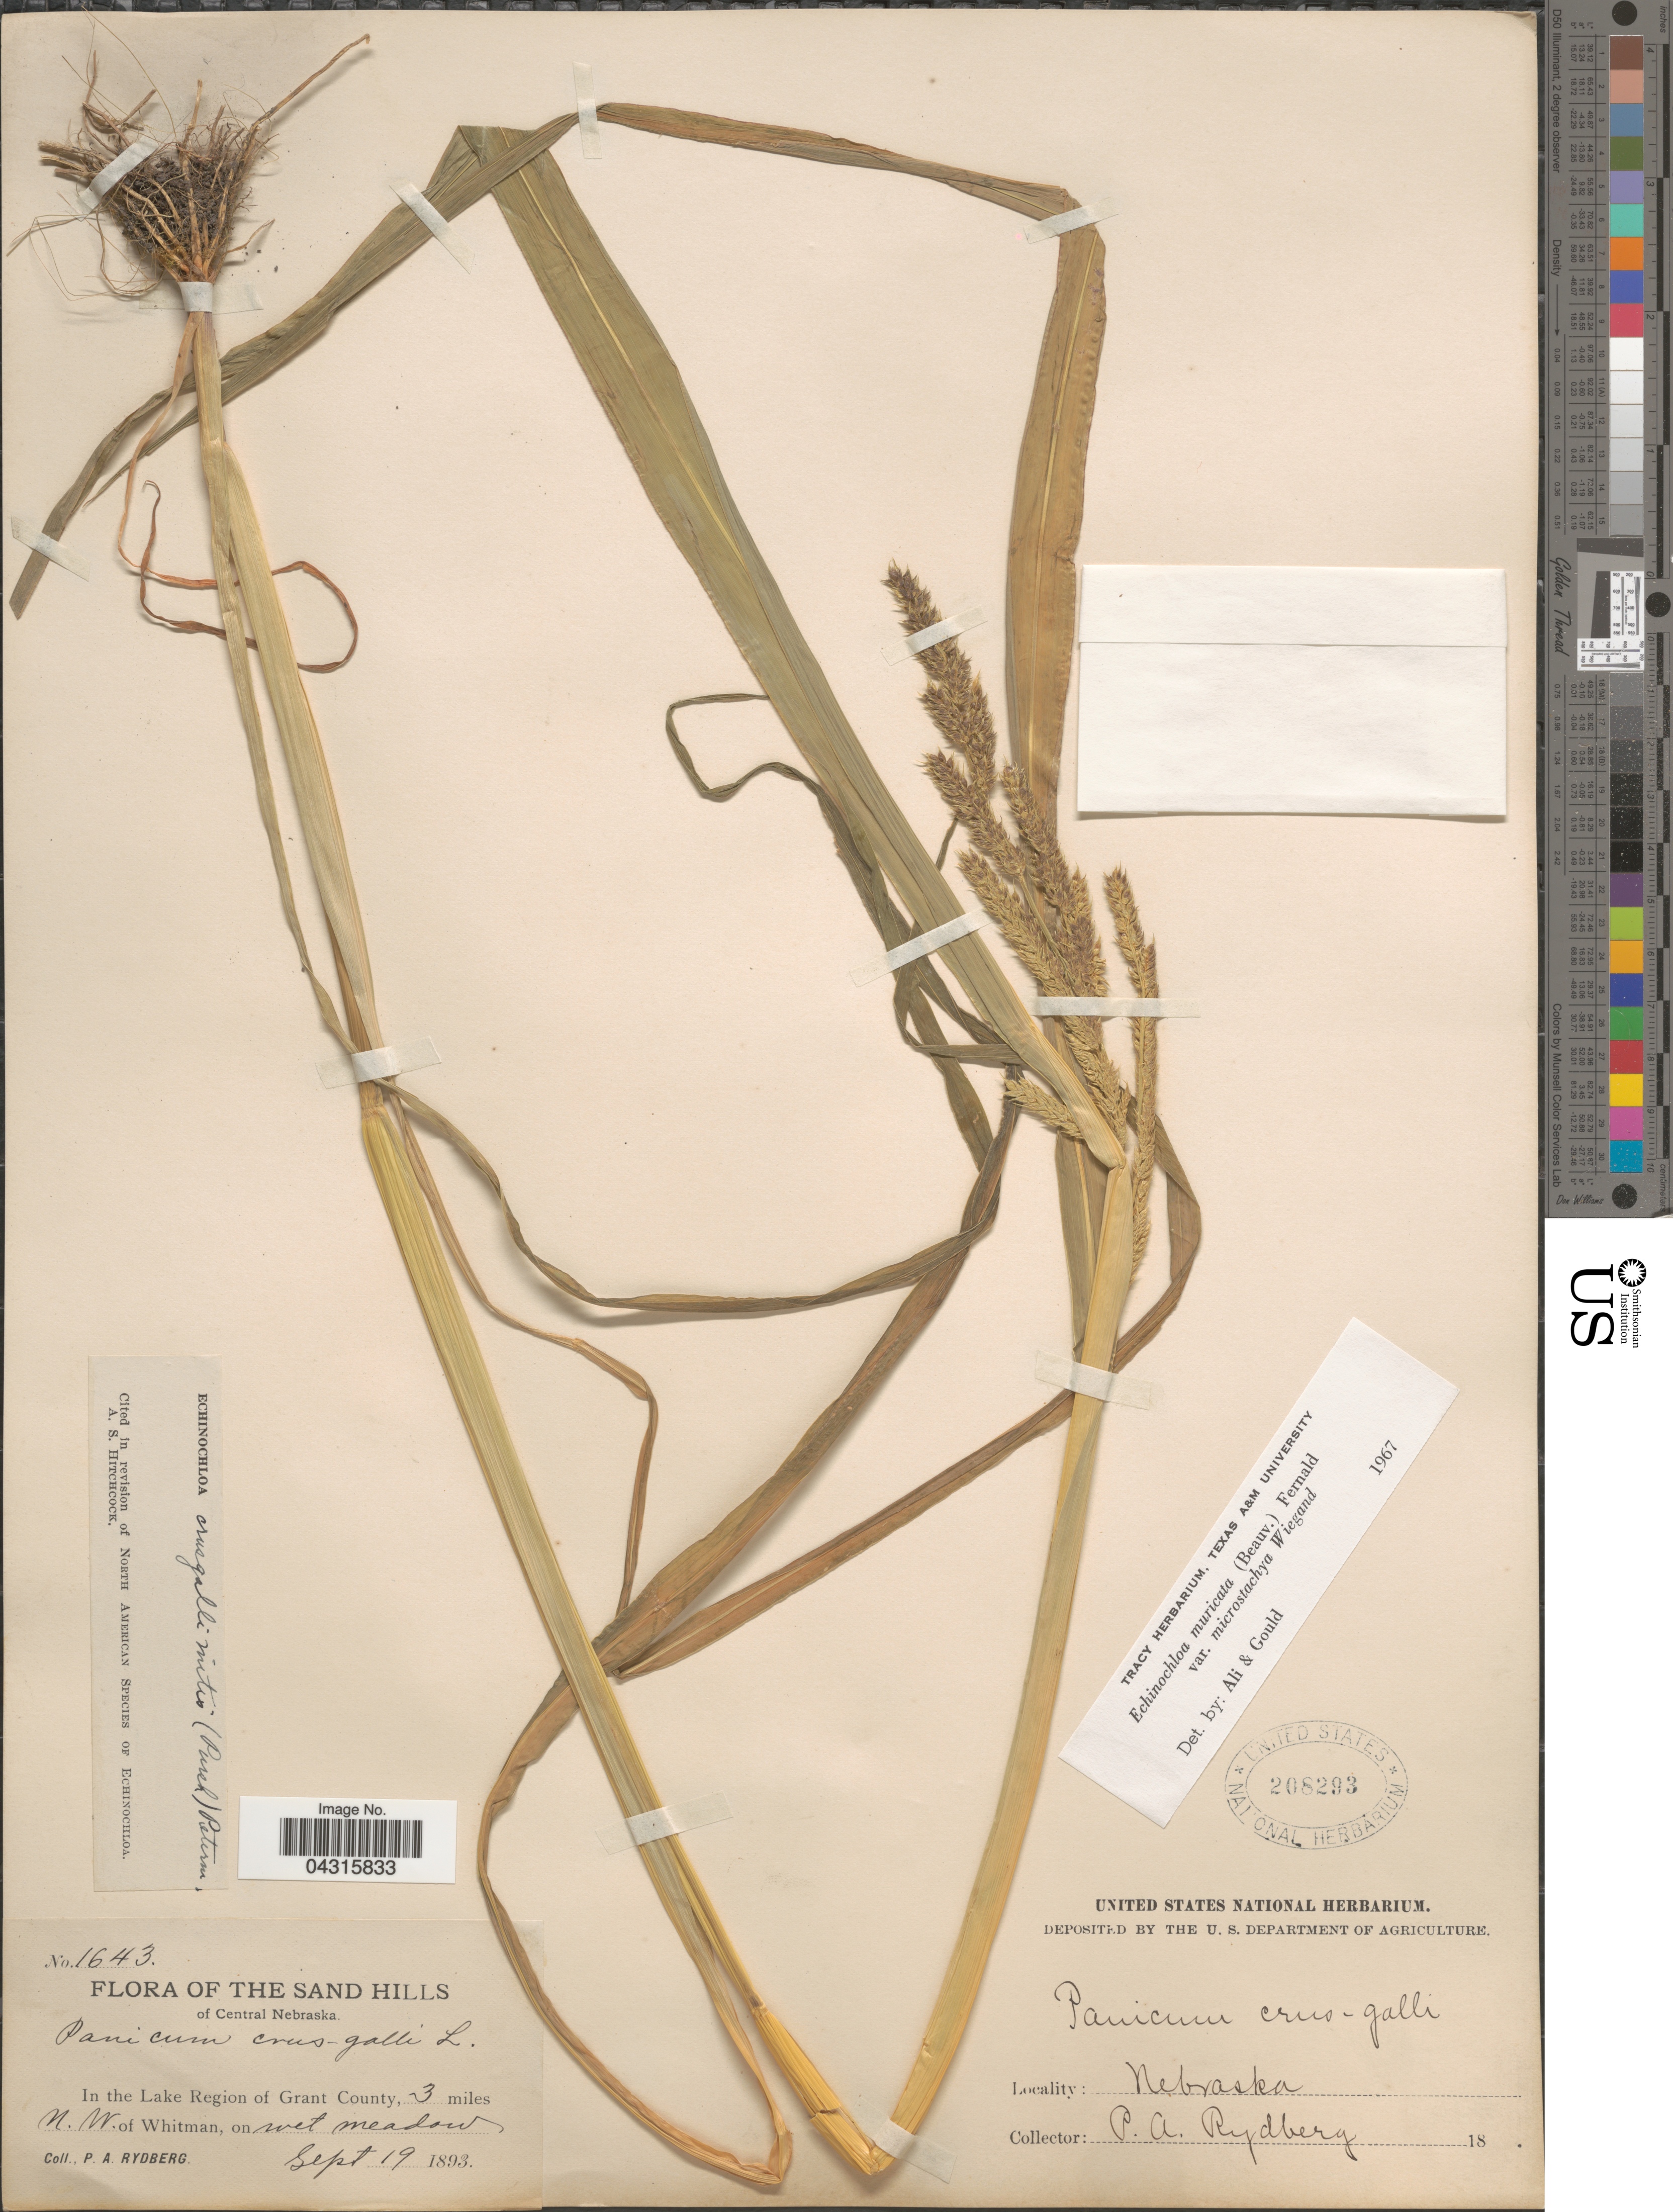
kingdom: Plantae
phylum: Tracheophyta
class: Liliopsida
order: Poales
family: Poaceae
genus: Echinochloa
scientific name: Echinochloa muricata var. microstachya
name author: Wiegand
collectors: P. A. Rydberg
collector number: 1643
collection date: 1893-09-19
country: United States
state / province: Nebraska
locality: The Sand Hills of Central Nebraska. In the Lake Region of Grant County, 3 miles N.W. of Whitman, on wet meadow.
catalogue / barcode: US 208293